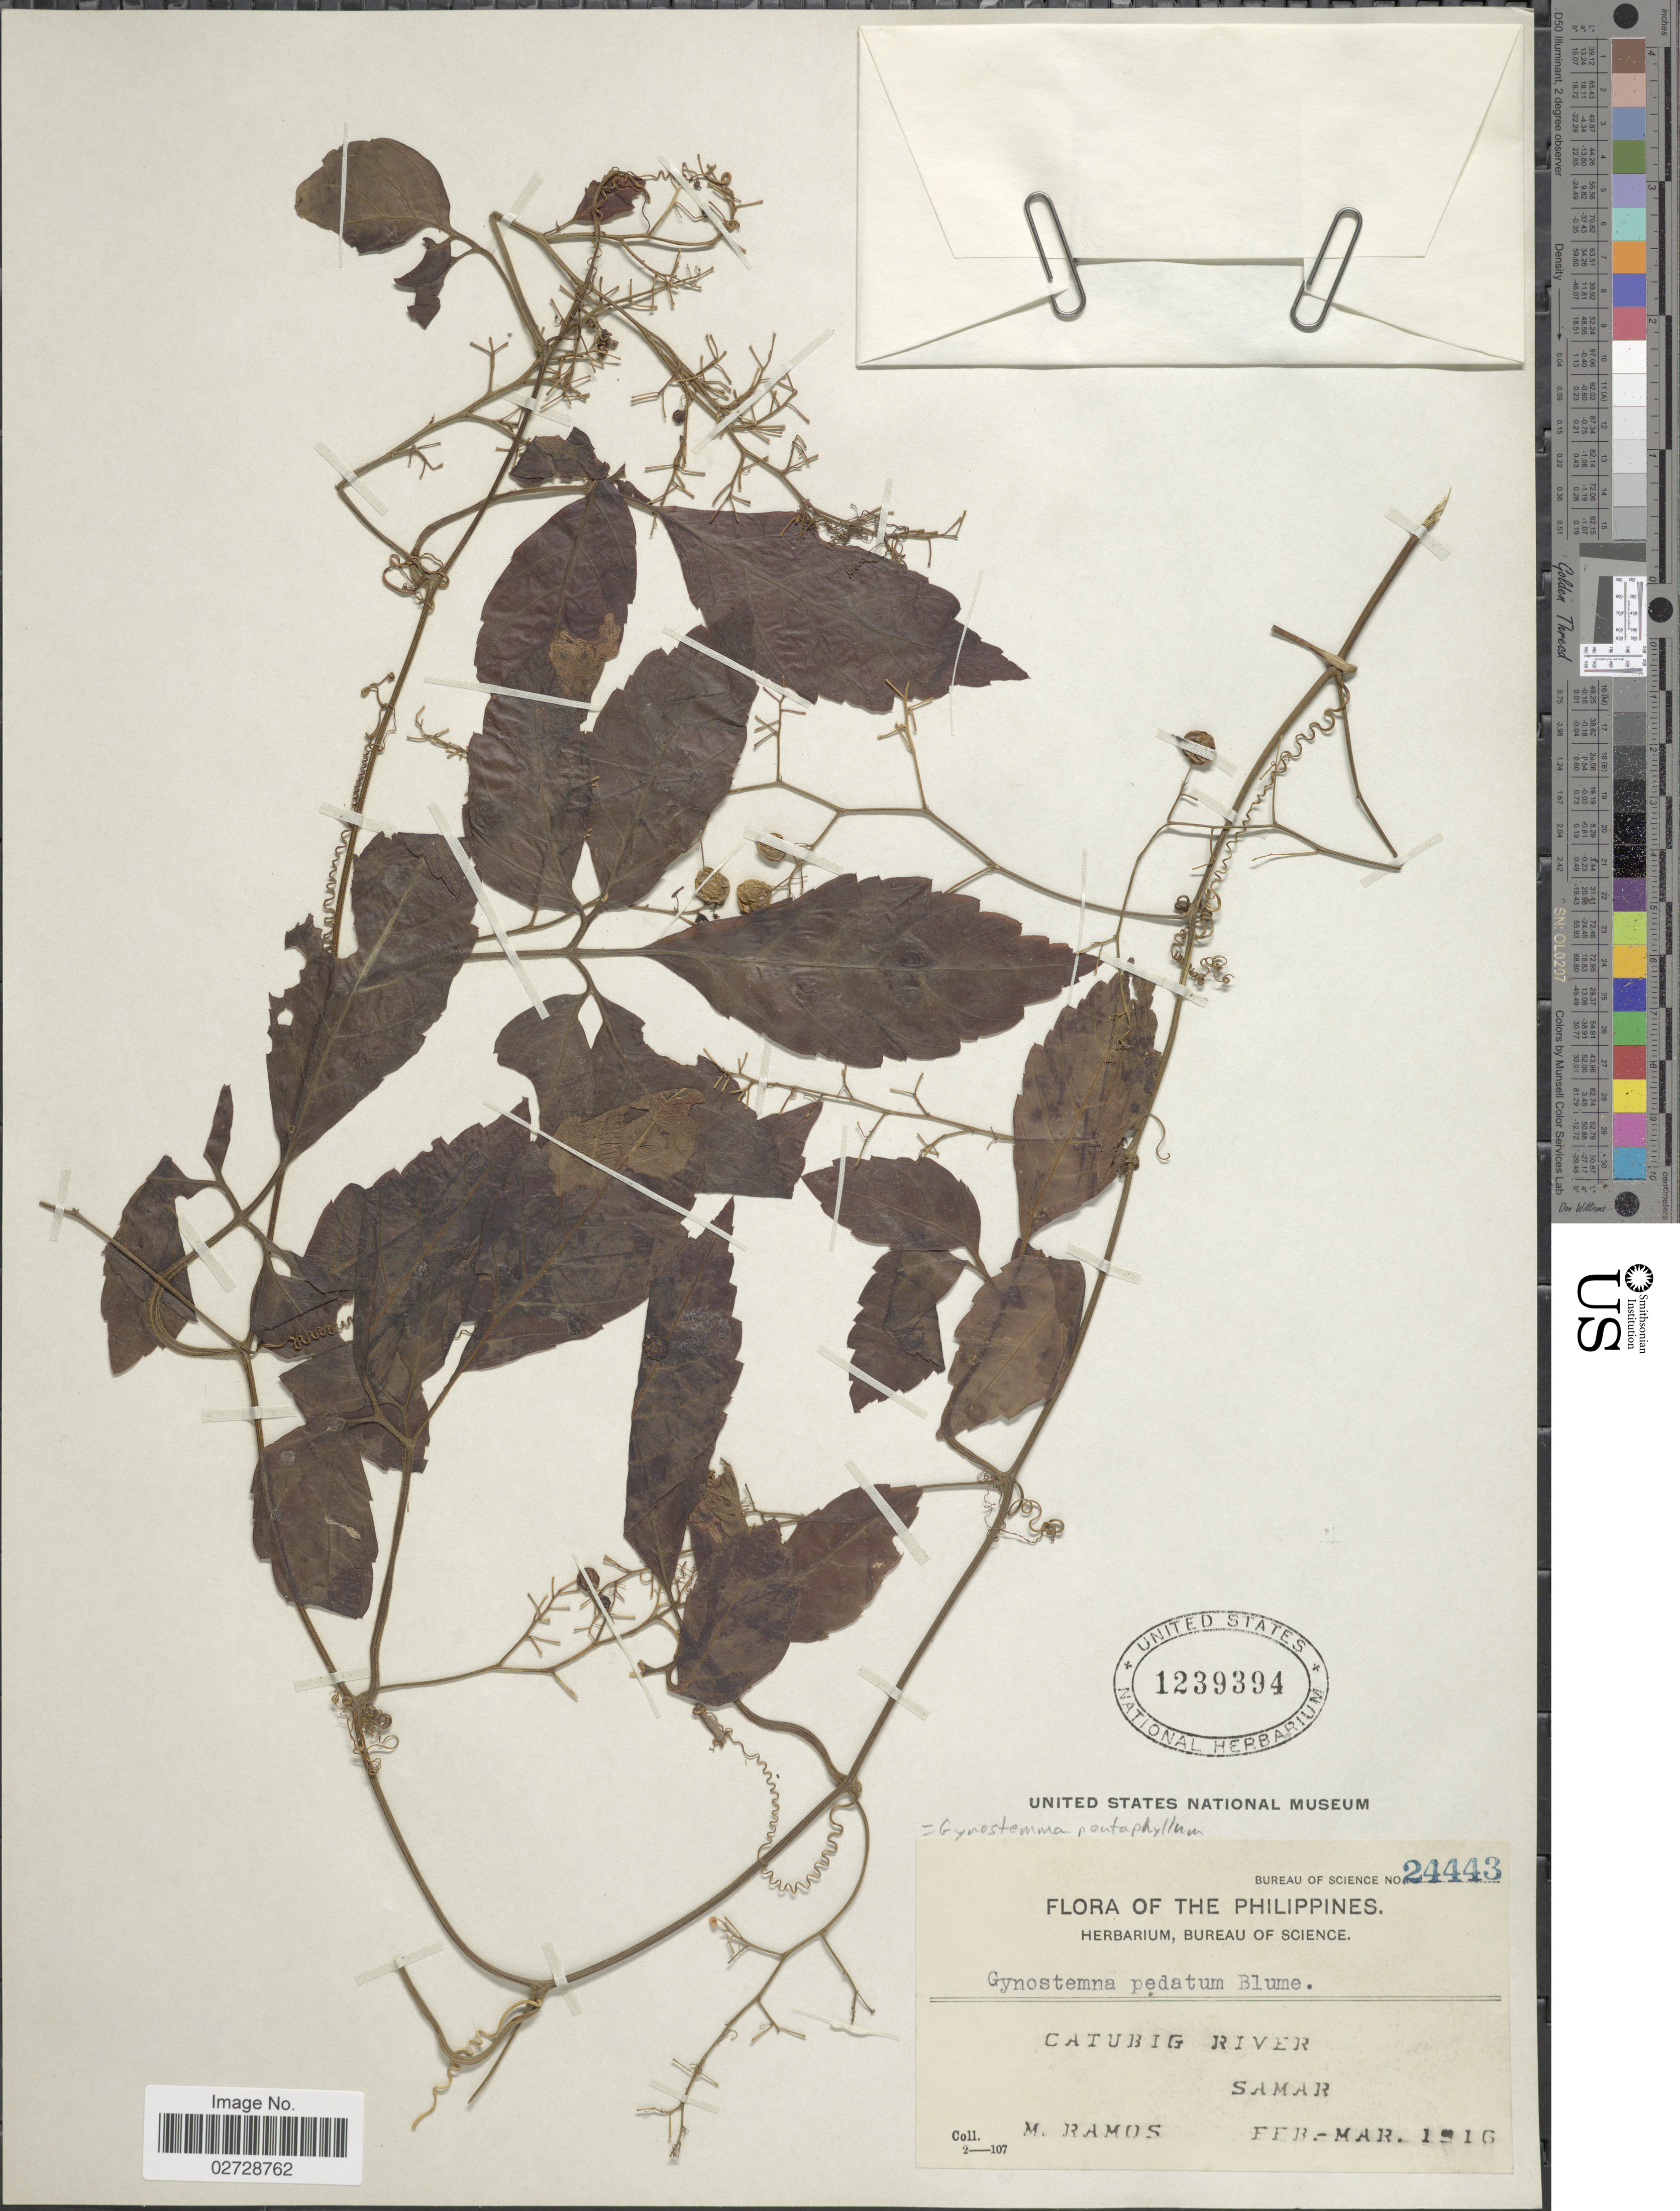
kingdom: Plantae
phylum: Tracheophyta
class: Magnoliopsida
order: Cucurbitales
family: Cucurbitaceae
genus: Gynostemma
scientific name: Gynostemma pentaphyllum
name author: (Thunb.) Makino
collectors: M. Ramos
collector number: Bureau of Science24443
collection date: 1916-02/1916-03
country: Philippines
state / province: Eastern Visayas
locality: Catubig River. Samar.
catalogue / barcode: US 1239394